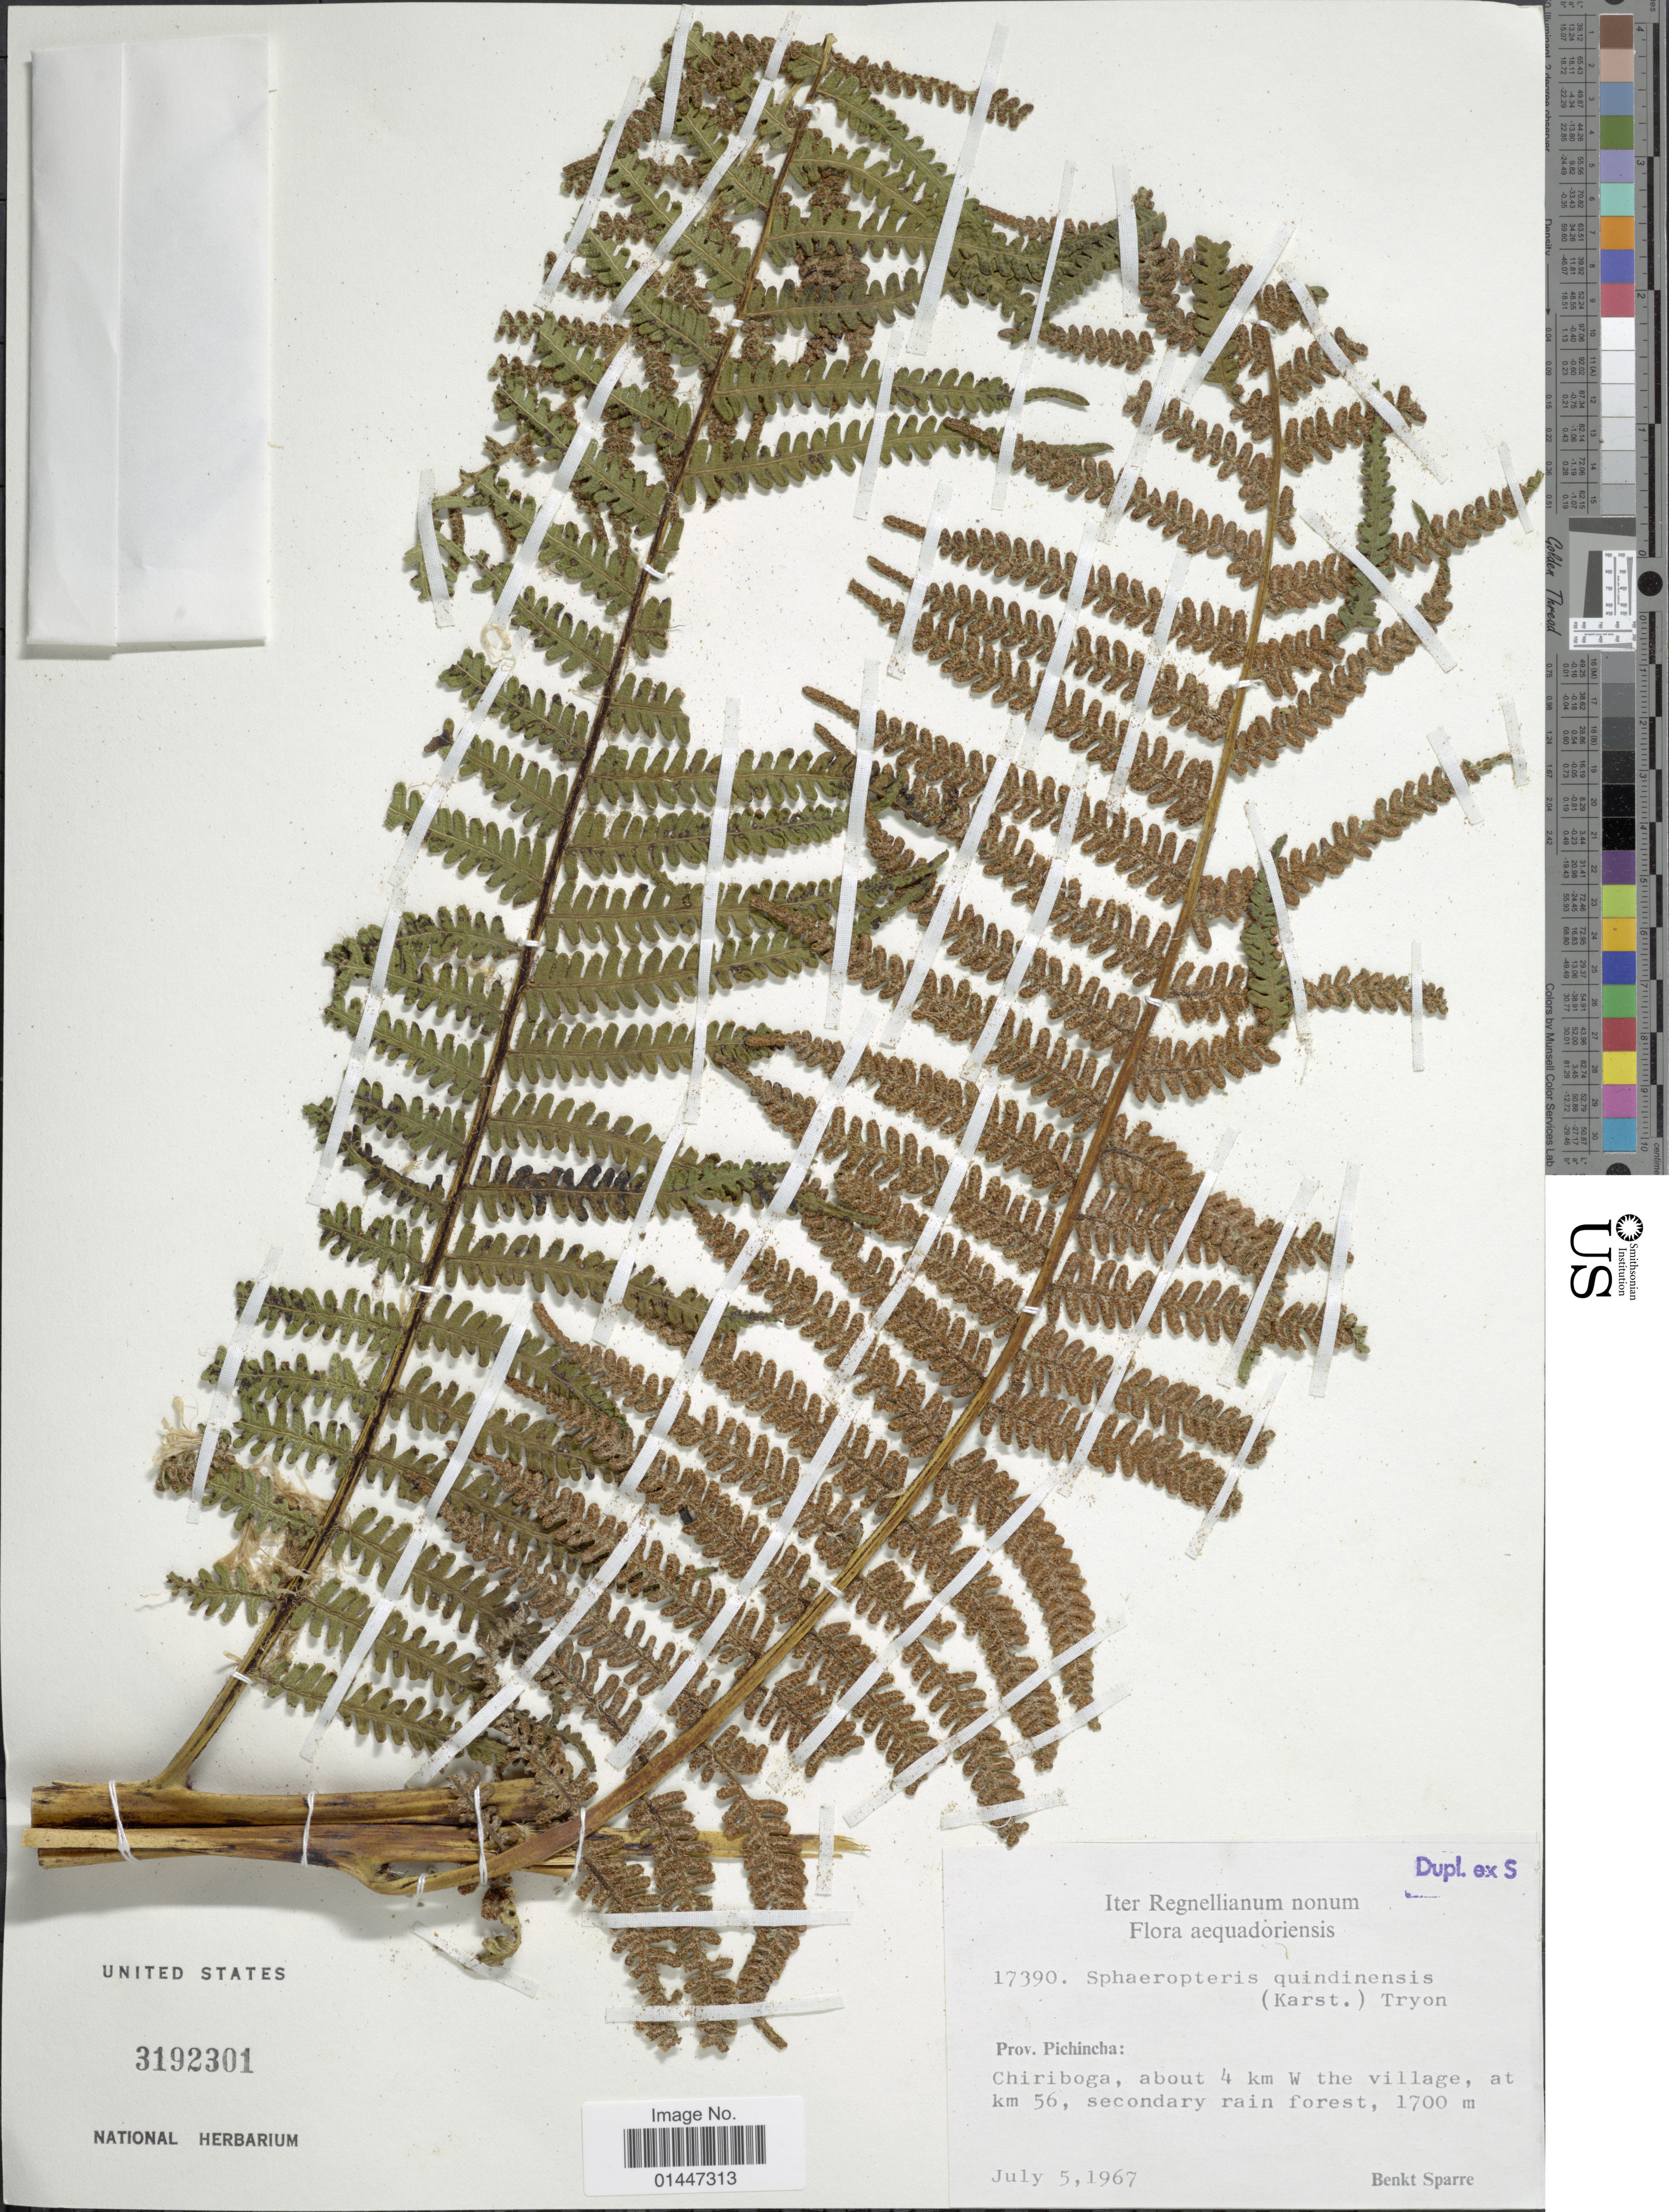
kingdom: Plantae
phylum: Tracheophyta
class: Polypodiopsida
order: Cyatheales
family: Cyatheaceae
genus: Sphaeropteris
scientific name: Sphaeropteris quindiuensis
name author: (H. Karst.) R.M. Tryon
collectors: B. Sparre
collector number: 17390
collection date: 1967-07-05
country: Ecuador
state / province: Pichincha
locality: Aequadoriensis. Prov. Pichincha: Chiriboga, about 4 km W the villaghe, at km 56, secondary rain forest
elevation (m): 1700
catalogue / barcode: US 3192301